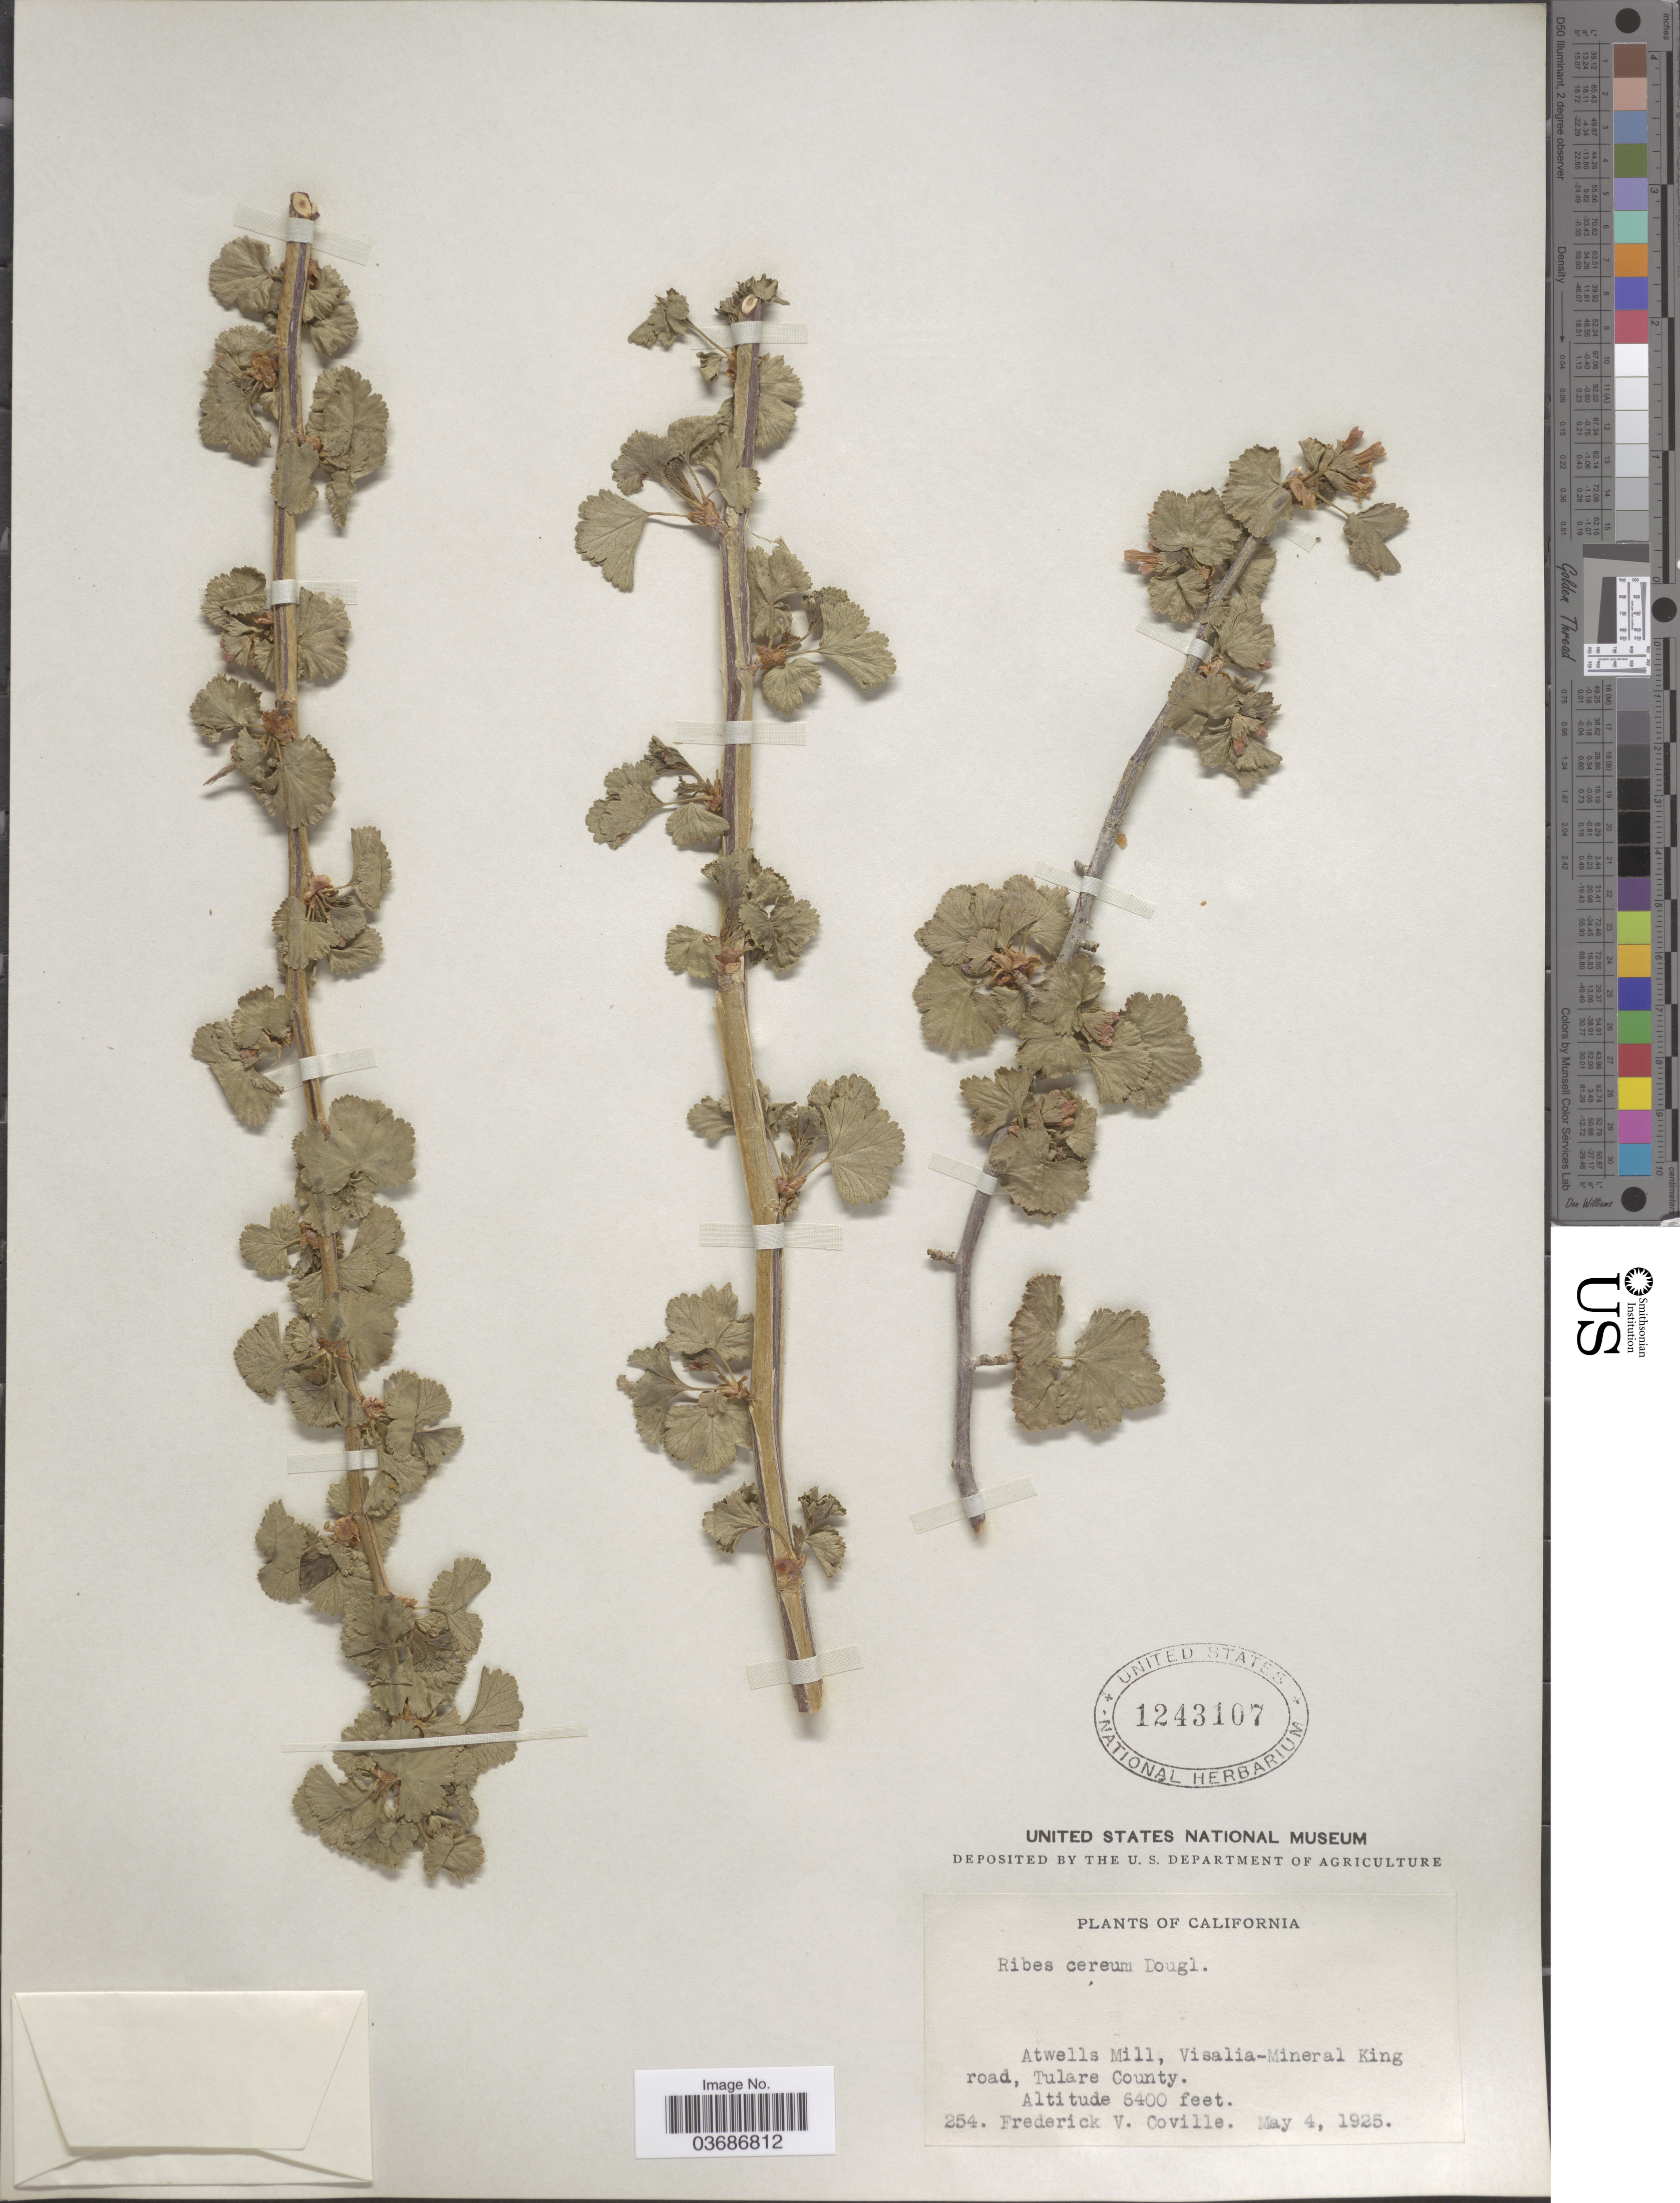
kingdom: Plantae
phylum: Tracheophyta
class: Magnoliopsida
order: Saxifragales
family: Grossulariaceae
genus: Ribes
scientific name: Ribes cereum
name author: Douglas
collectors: F. V. Coville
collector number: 254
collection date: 1925-05-04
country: United States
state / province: California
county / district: Tulare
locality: Atwells Mill, Visalia-Mineral King road, Tulare County.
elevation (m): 1951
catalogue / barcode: US 1243107